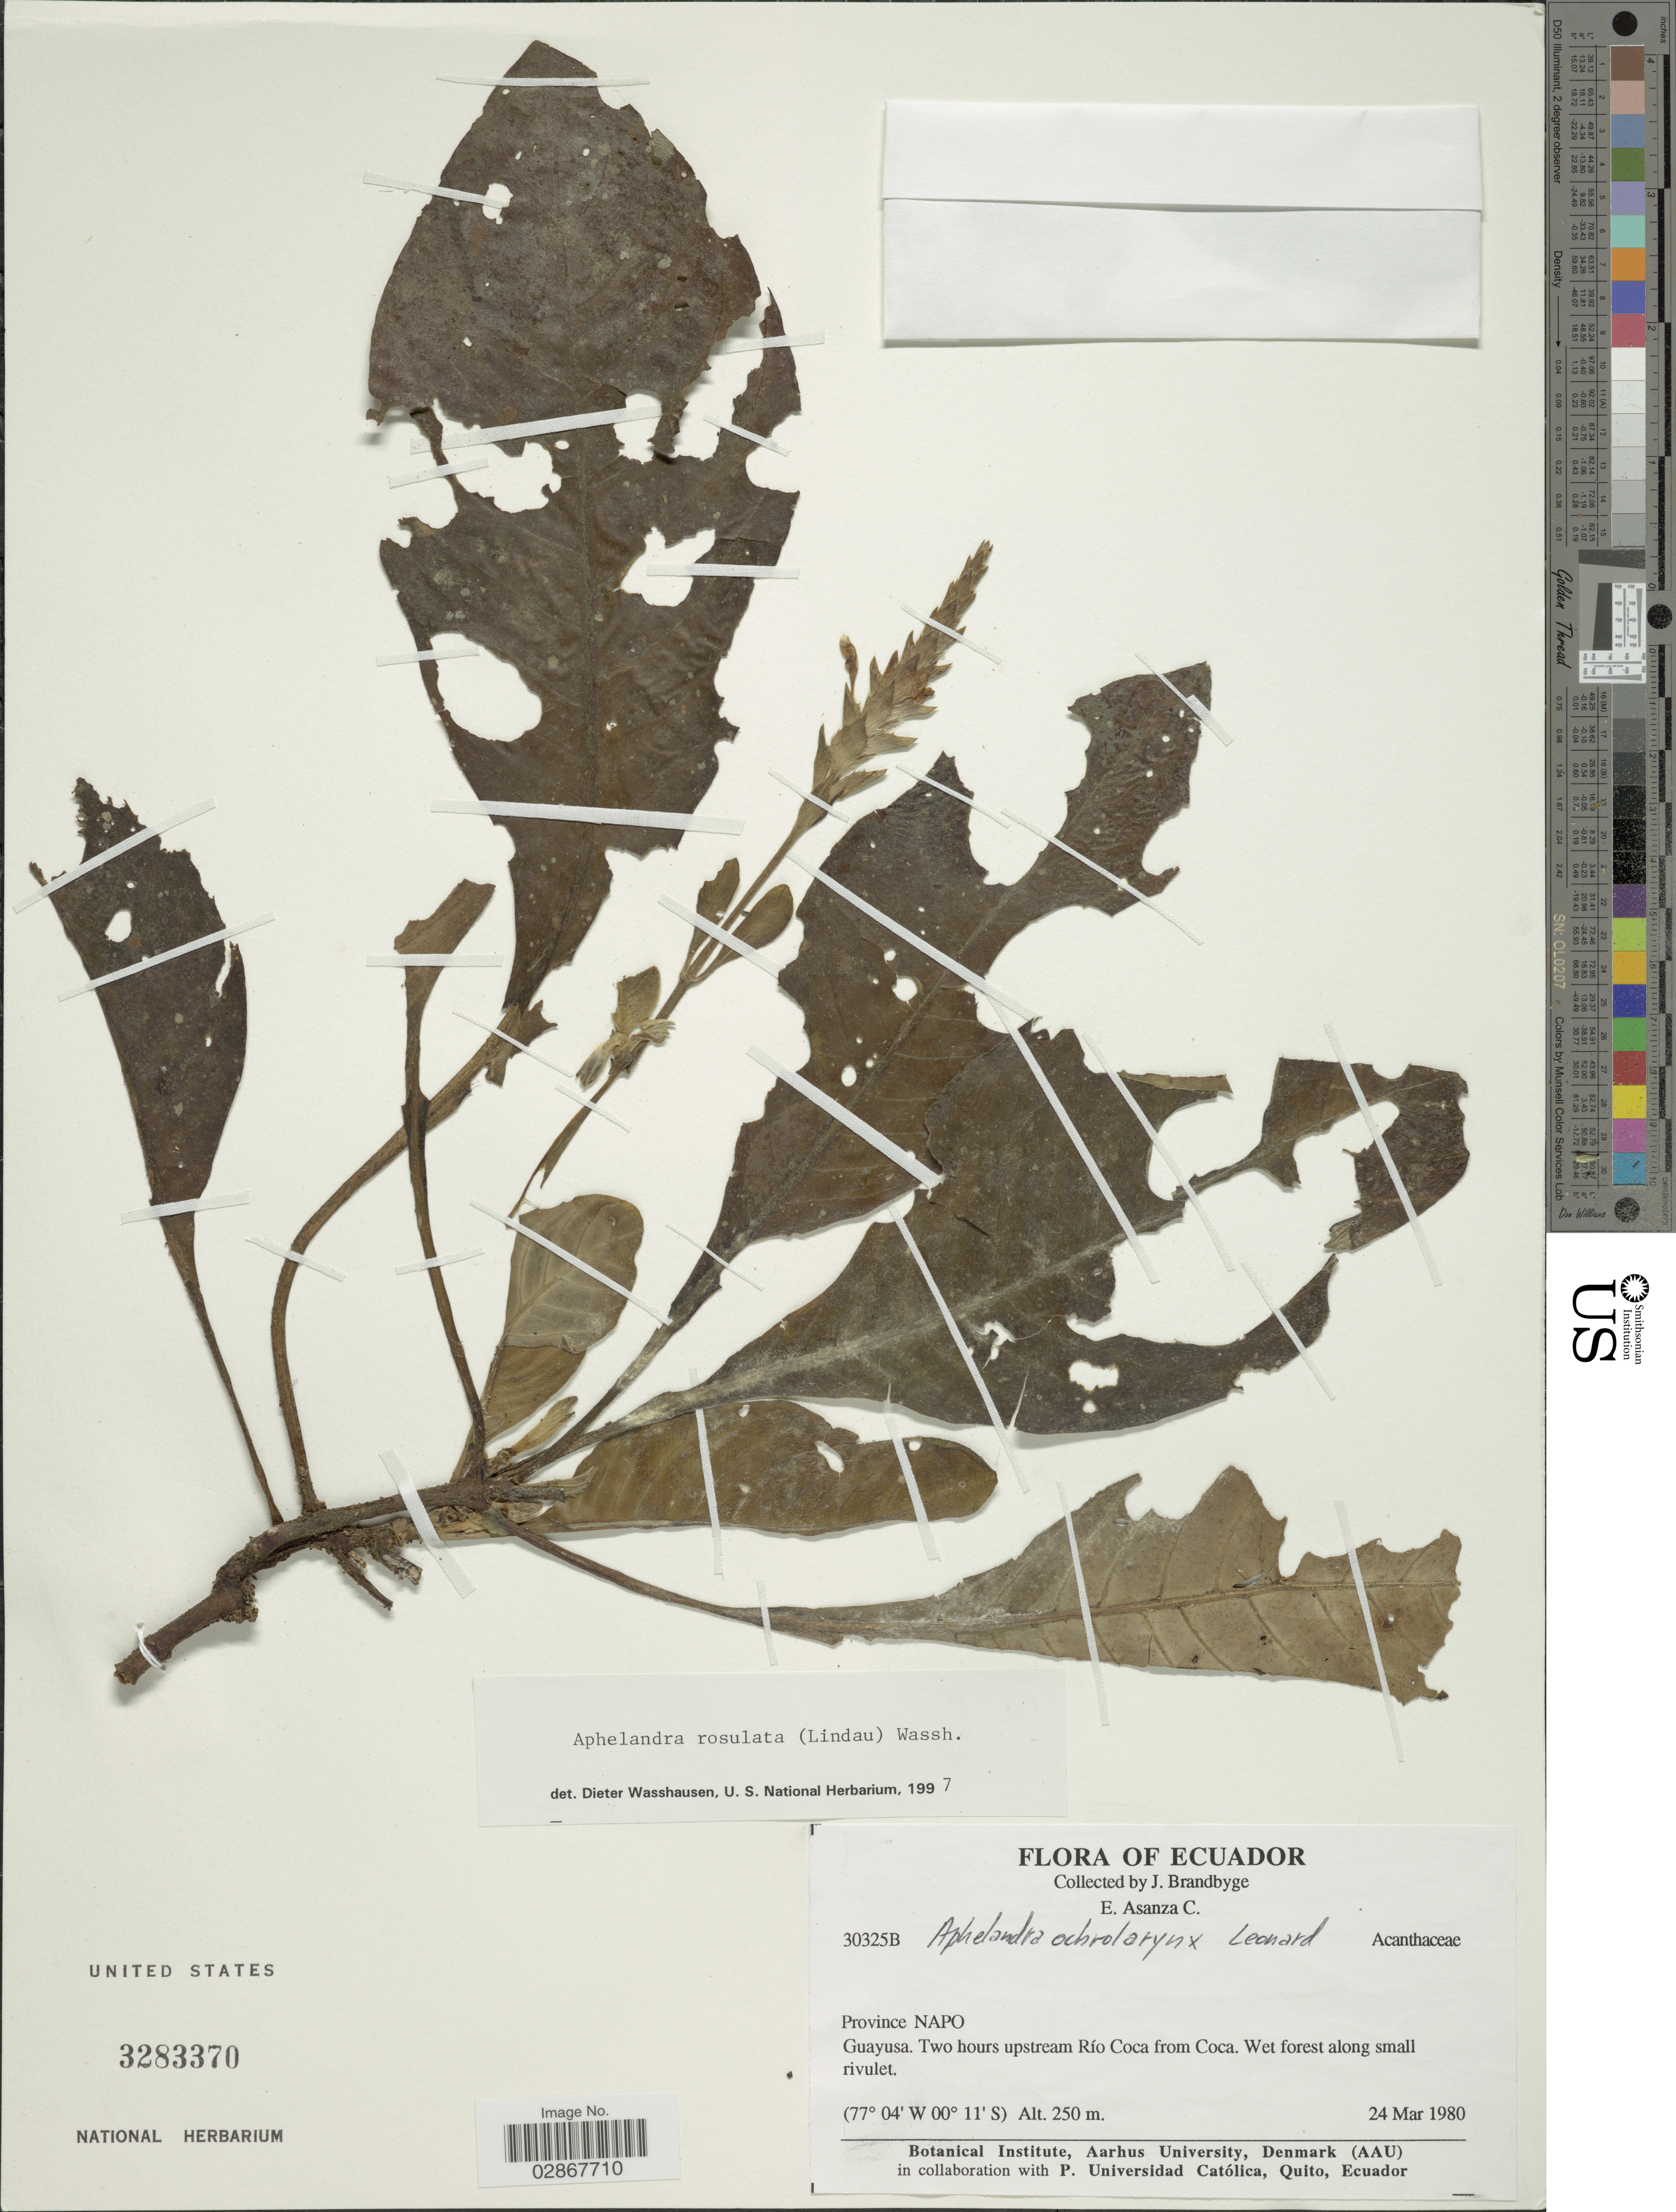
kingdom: Plantae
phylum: Tracheophyta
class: Magnoliopsida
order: Lamiales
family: Acanthaceae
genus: Aphelandra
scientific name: Aphelandra rosulata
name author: (Lindau) Wassh.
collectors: J. Brandbyge & E. Asanza C.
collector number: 30325B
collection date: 1980-03-24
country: Ecuador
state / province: Napo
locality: Guayusa. Two hours upstream Río Coca from Coca.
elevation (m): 250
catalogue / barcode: US 3283370